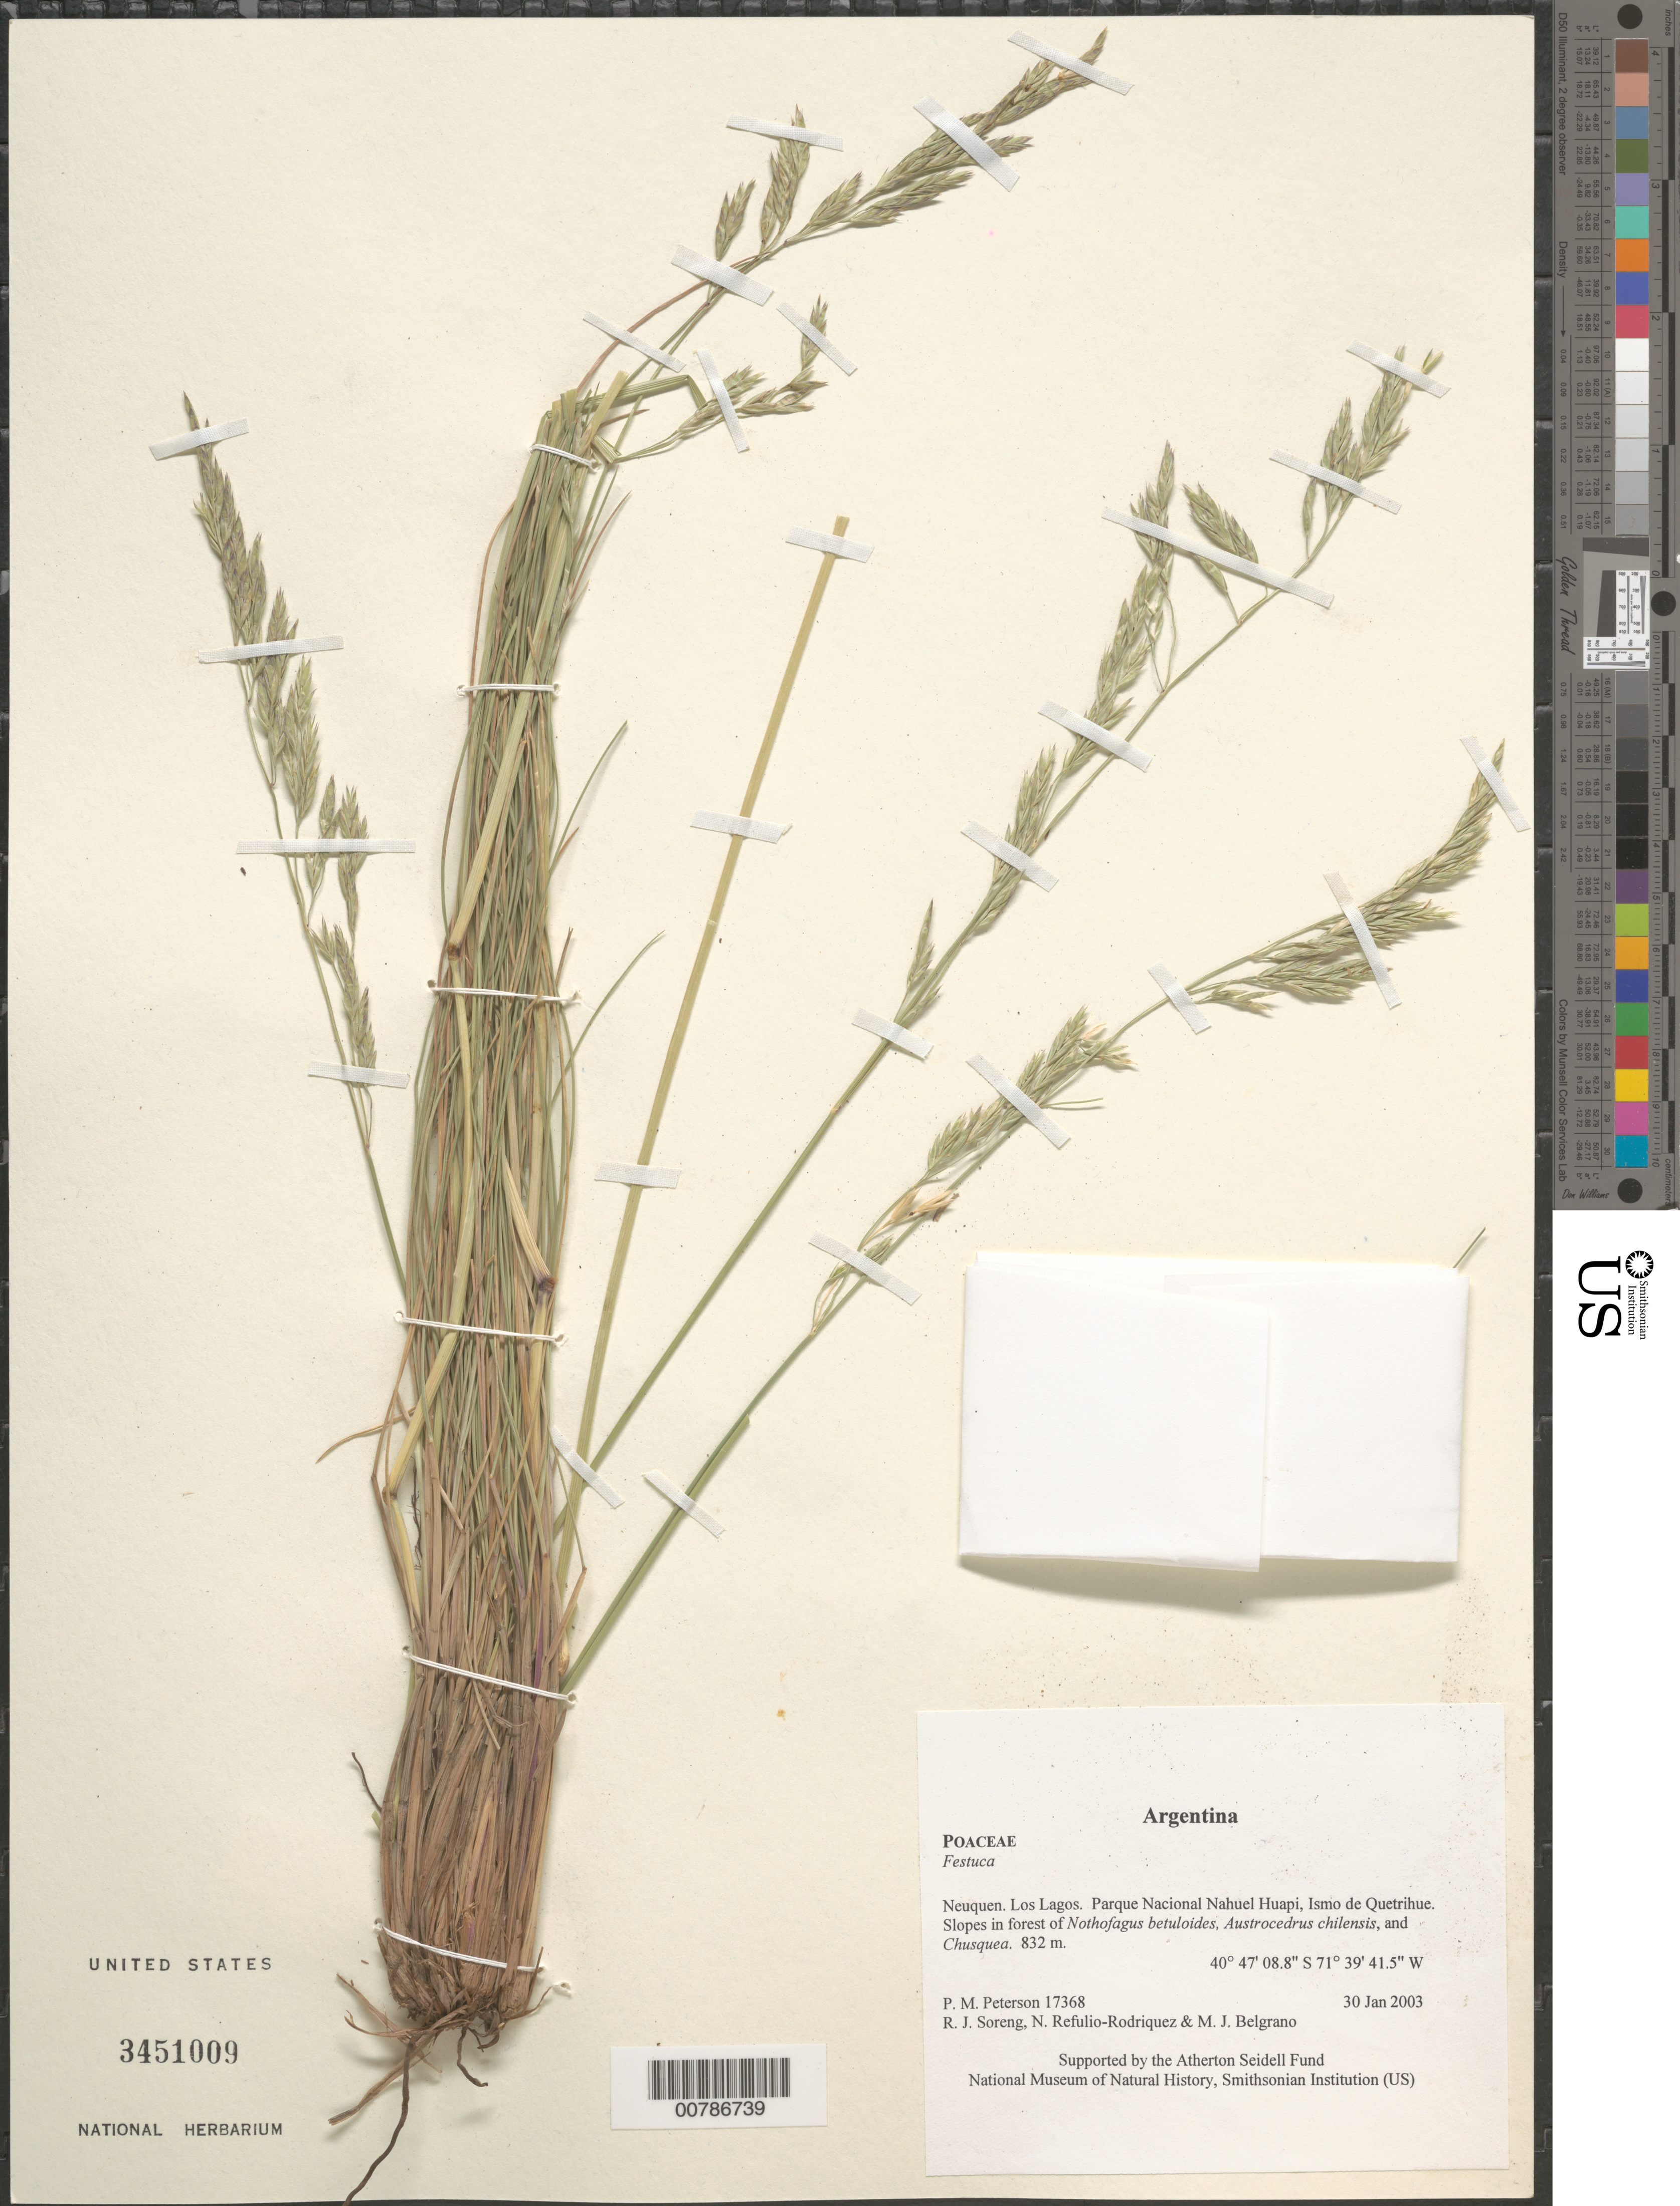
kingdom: Plantae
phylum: Tracheophyta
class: Liliopsida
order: Poales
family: Poaceae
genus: Festuca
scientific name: Festuca sp.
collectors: P. M. Peterson, R. J. Soreng, N. Refulio-Rodríguez & M. Belgrano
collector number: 17368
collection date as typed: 30 Jan 2003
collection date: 2003-01-30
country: Argentina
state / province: Neuquen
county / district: Los Lagos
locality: Parque Nacional Nahuel Huapi, Ismo de Quetrihue. Slopes in forest of Nothofagus betuloides, Austrocedrus chilensis, and Chusquea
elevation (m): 832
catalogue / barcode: US 3451009